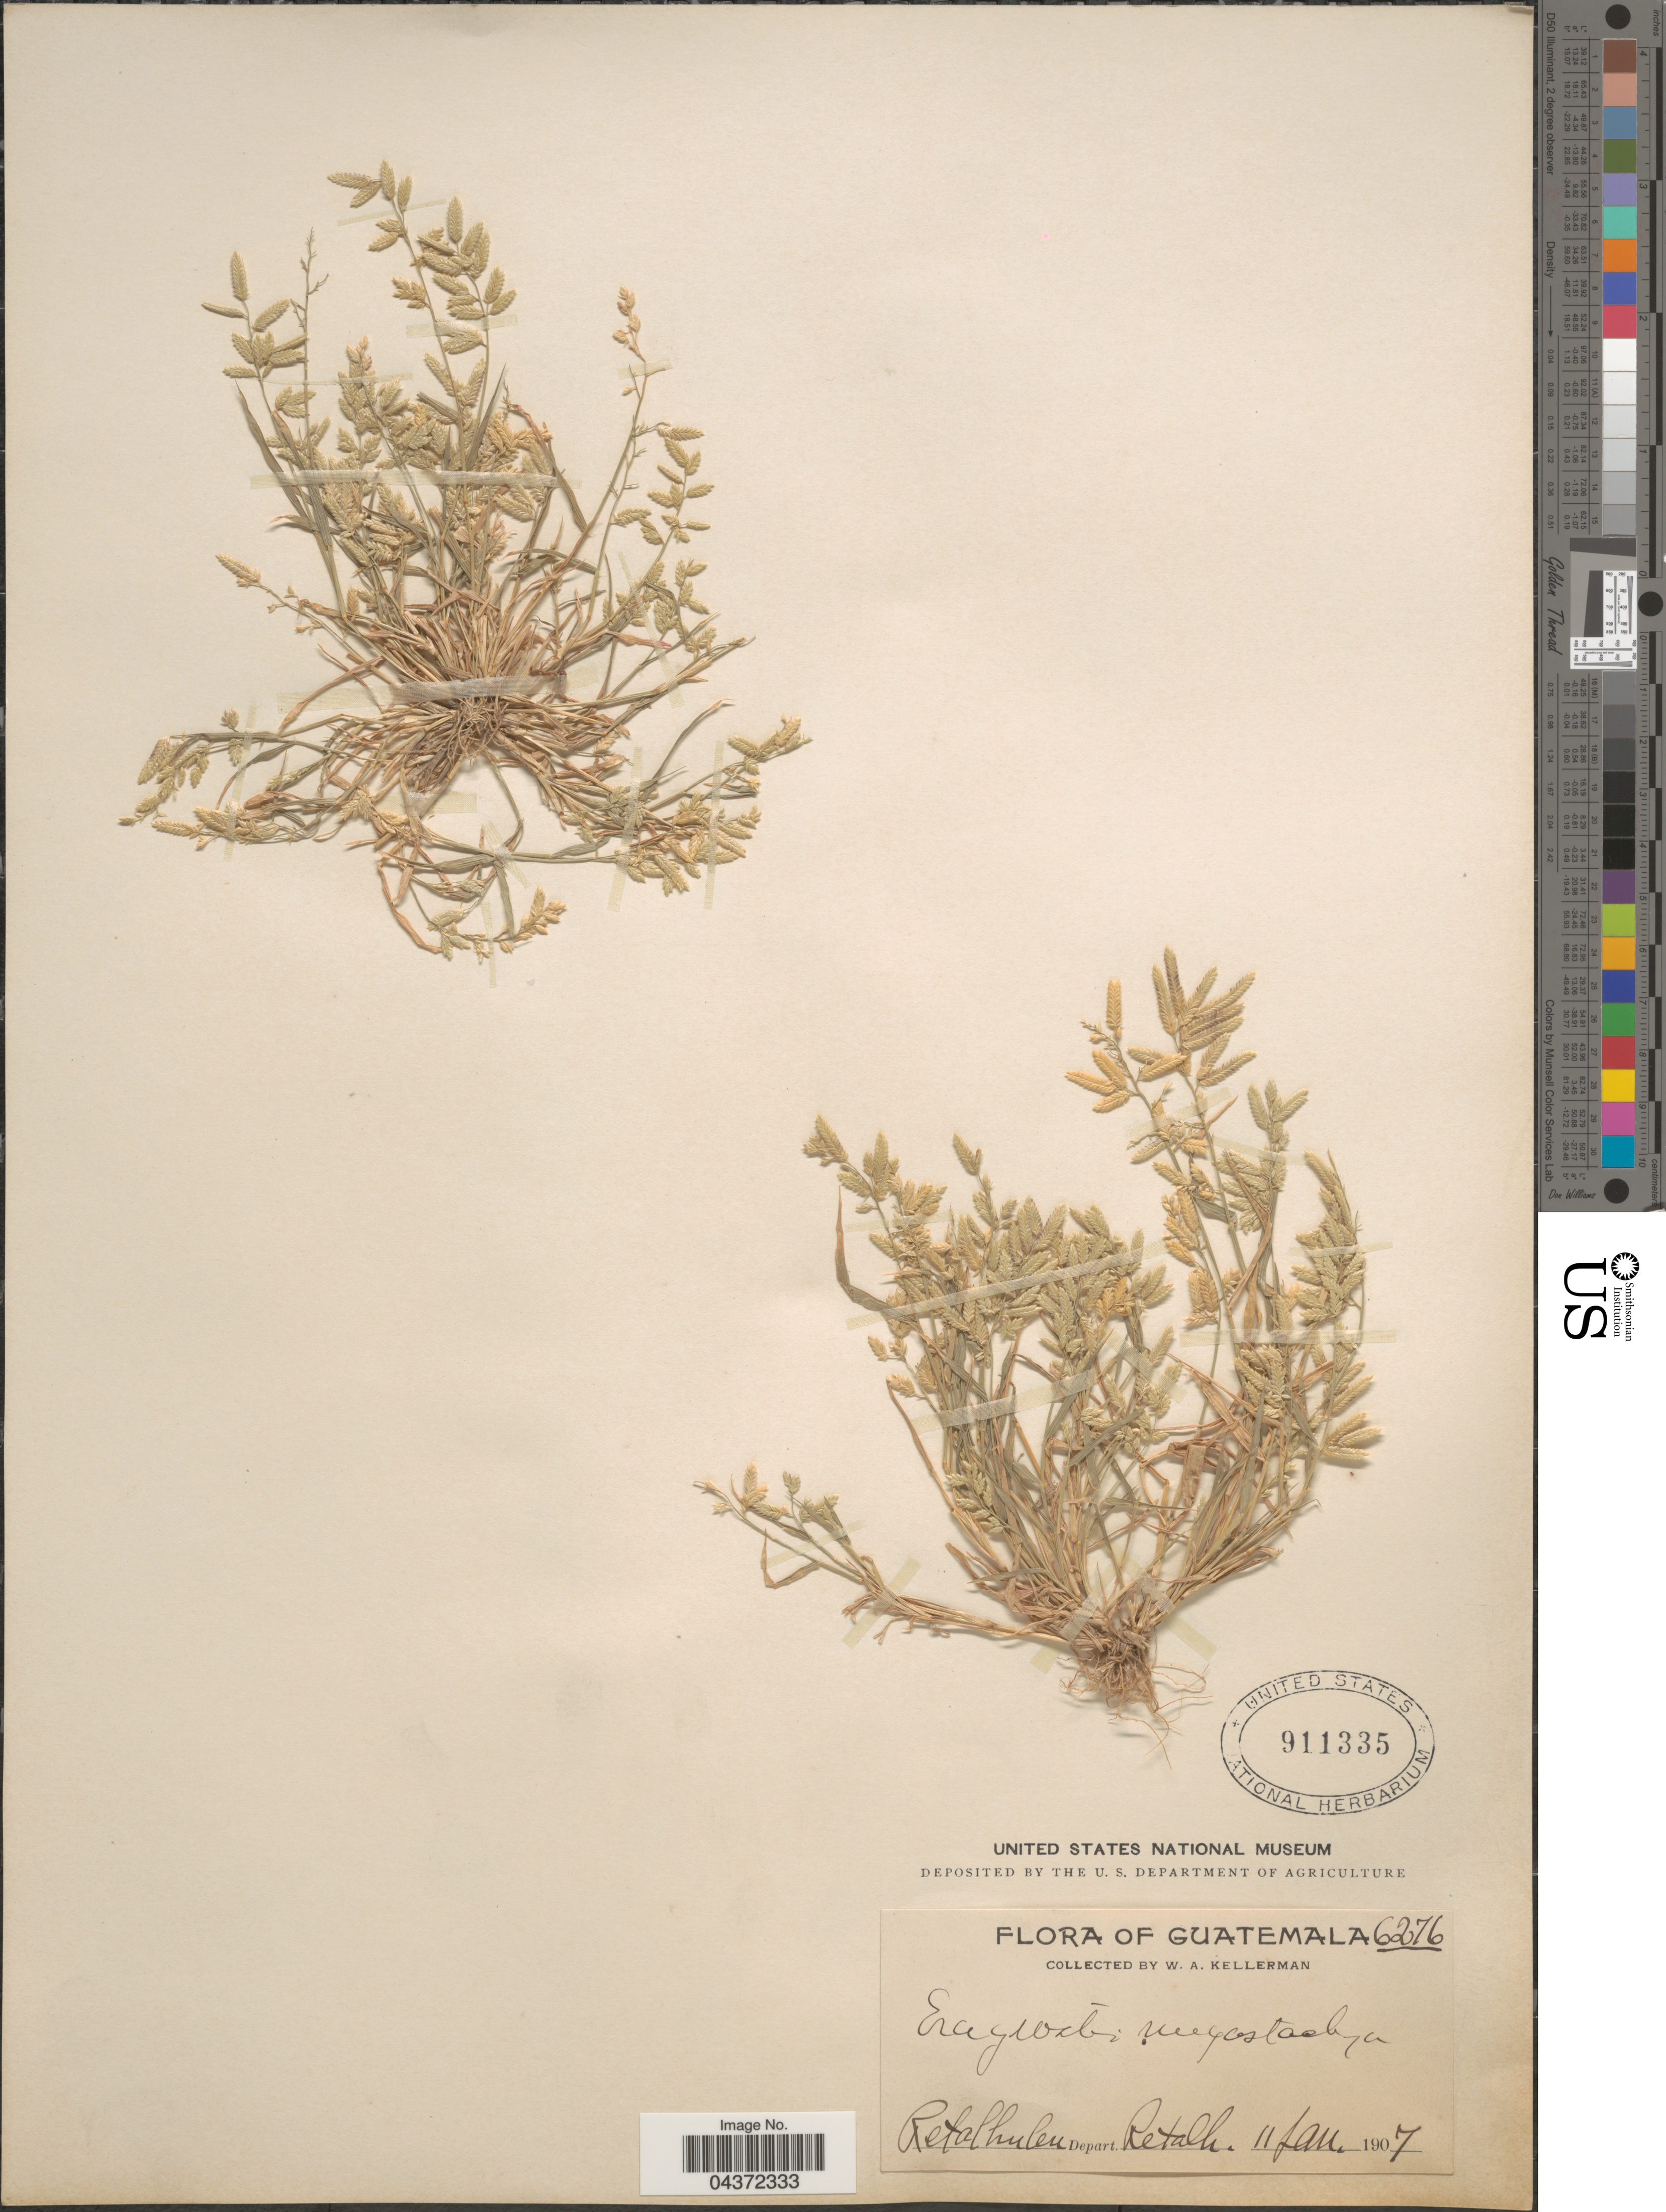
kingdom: Plantae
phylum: Tracheophyta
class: Liliopsida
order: Poales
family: Poaceae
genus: Eragrostis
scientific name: Eragrostis cilianensis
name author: (Bellardi) Vignolo ex Janch.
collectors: W. Kellerman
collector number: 6276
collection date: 1907-01-11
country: Guatemala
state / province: Retalhuleu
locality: Retalhuleu. Depart. Retalh.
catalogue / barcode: US 911335